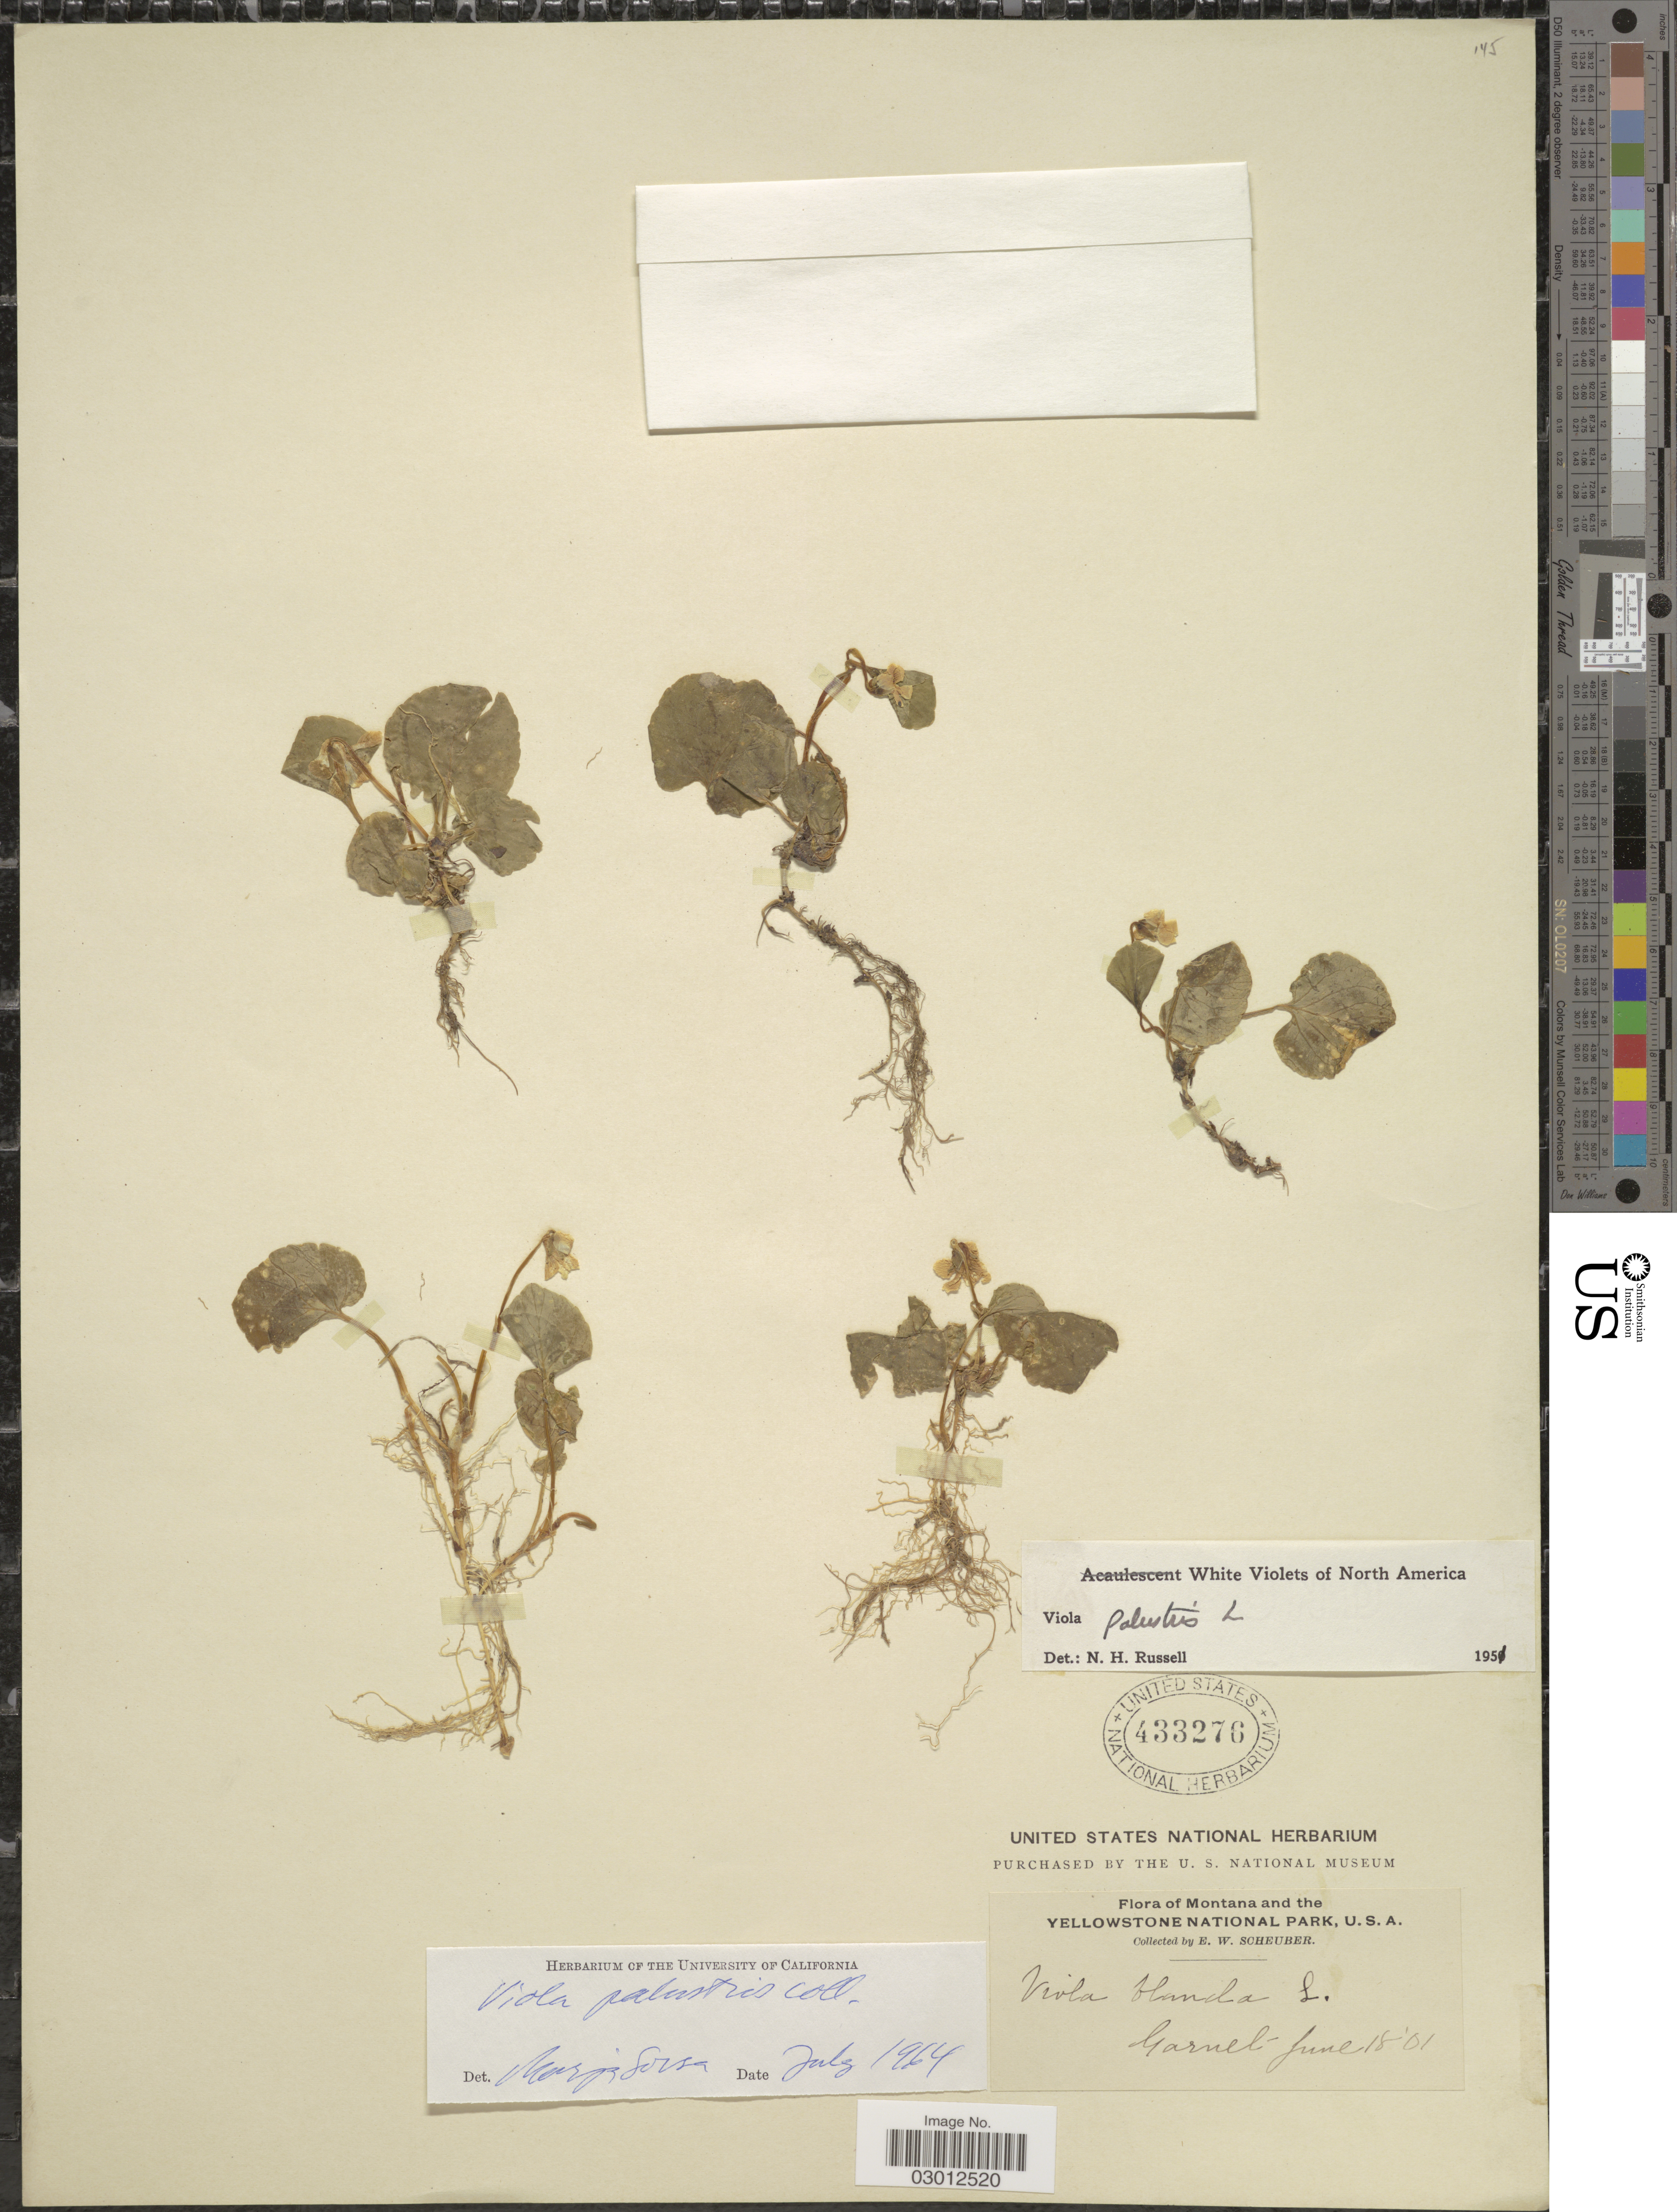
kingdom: Plantae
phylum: Tracheophyta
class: Magnoliopsida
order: Malpighiales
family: Violaceae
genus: Viola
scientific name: Viola palustris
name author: L.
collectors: E. Scheuber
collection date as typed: Transcribed d/m/y: 18/6/1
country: United States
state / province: Montana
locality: Yellowstone National Park. Garnet.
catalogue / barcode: US 433276